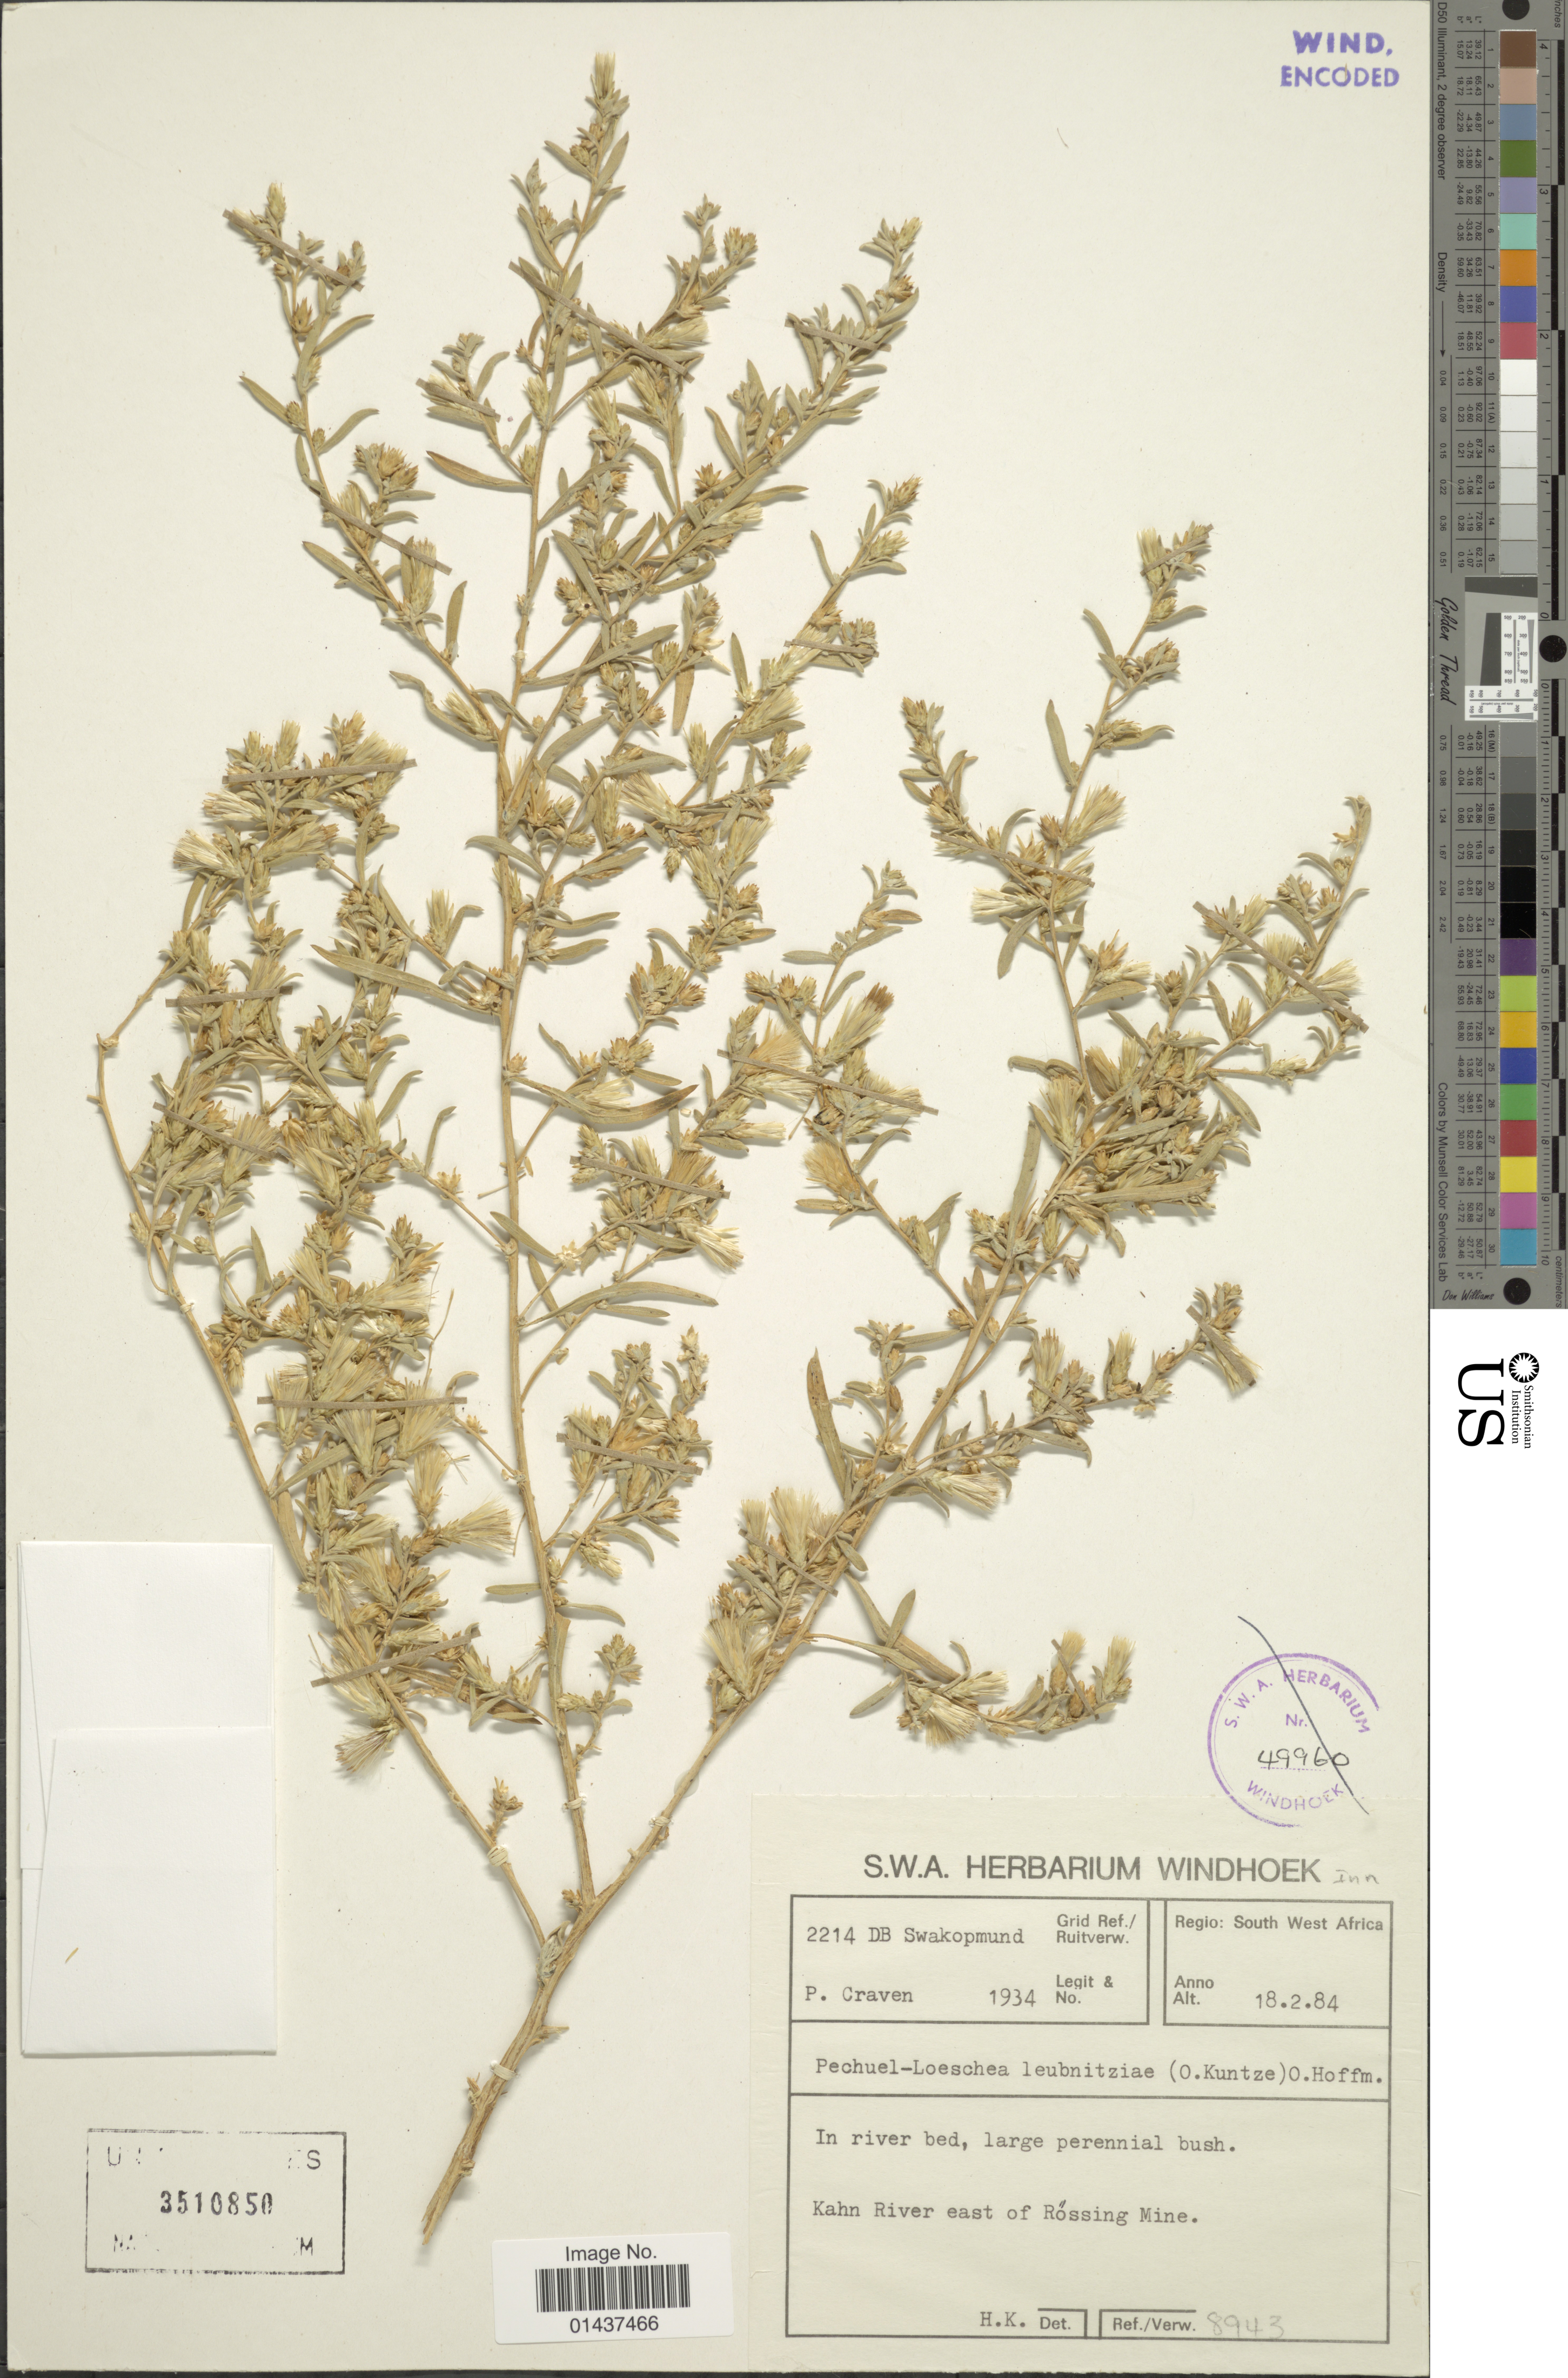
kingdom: Plantae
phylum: Tracheophyta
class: Magnoliopsida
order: Asterales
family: Asteraceae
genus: Pechuel-loeschea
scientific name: Pechuel-loeschea leubnitziae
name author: (Kuntze) O. Hoffm.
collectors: P. Craven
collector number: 1934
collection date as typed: Transcribed d/m/y: 18/2/84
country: Namibia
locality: Regio: South West Africa, In river bed, alrge perennial bush. Kahn River east of Rössing Mine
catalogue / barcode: US 3510850